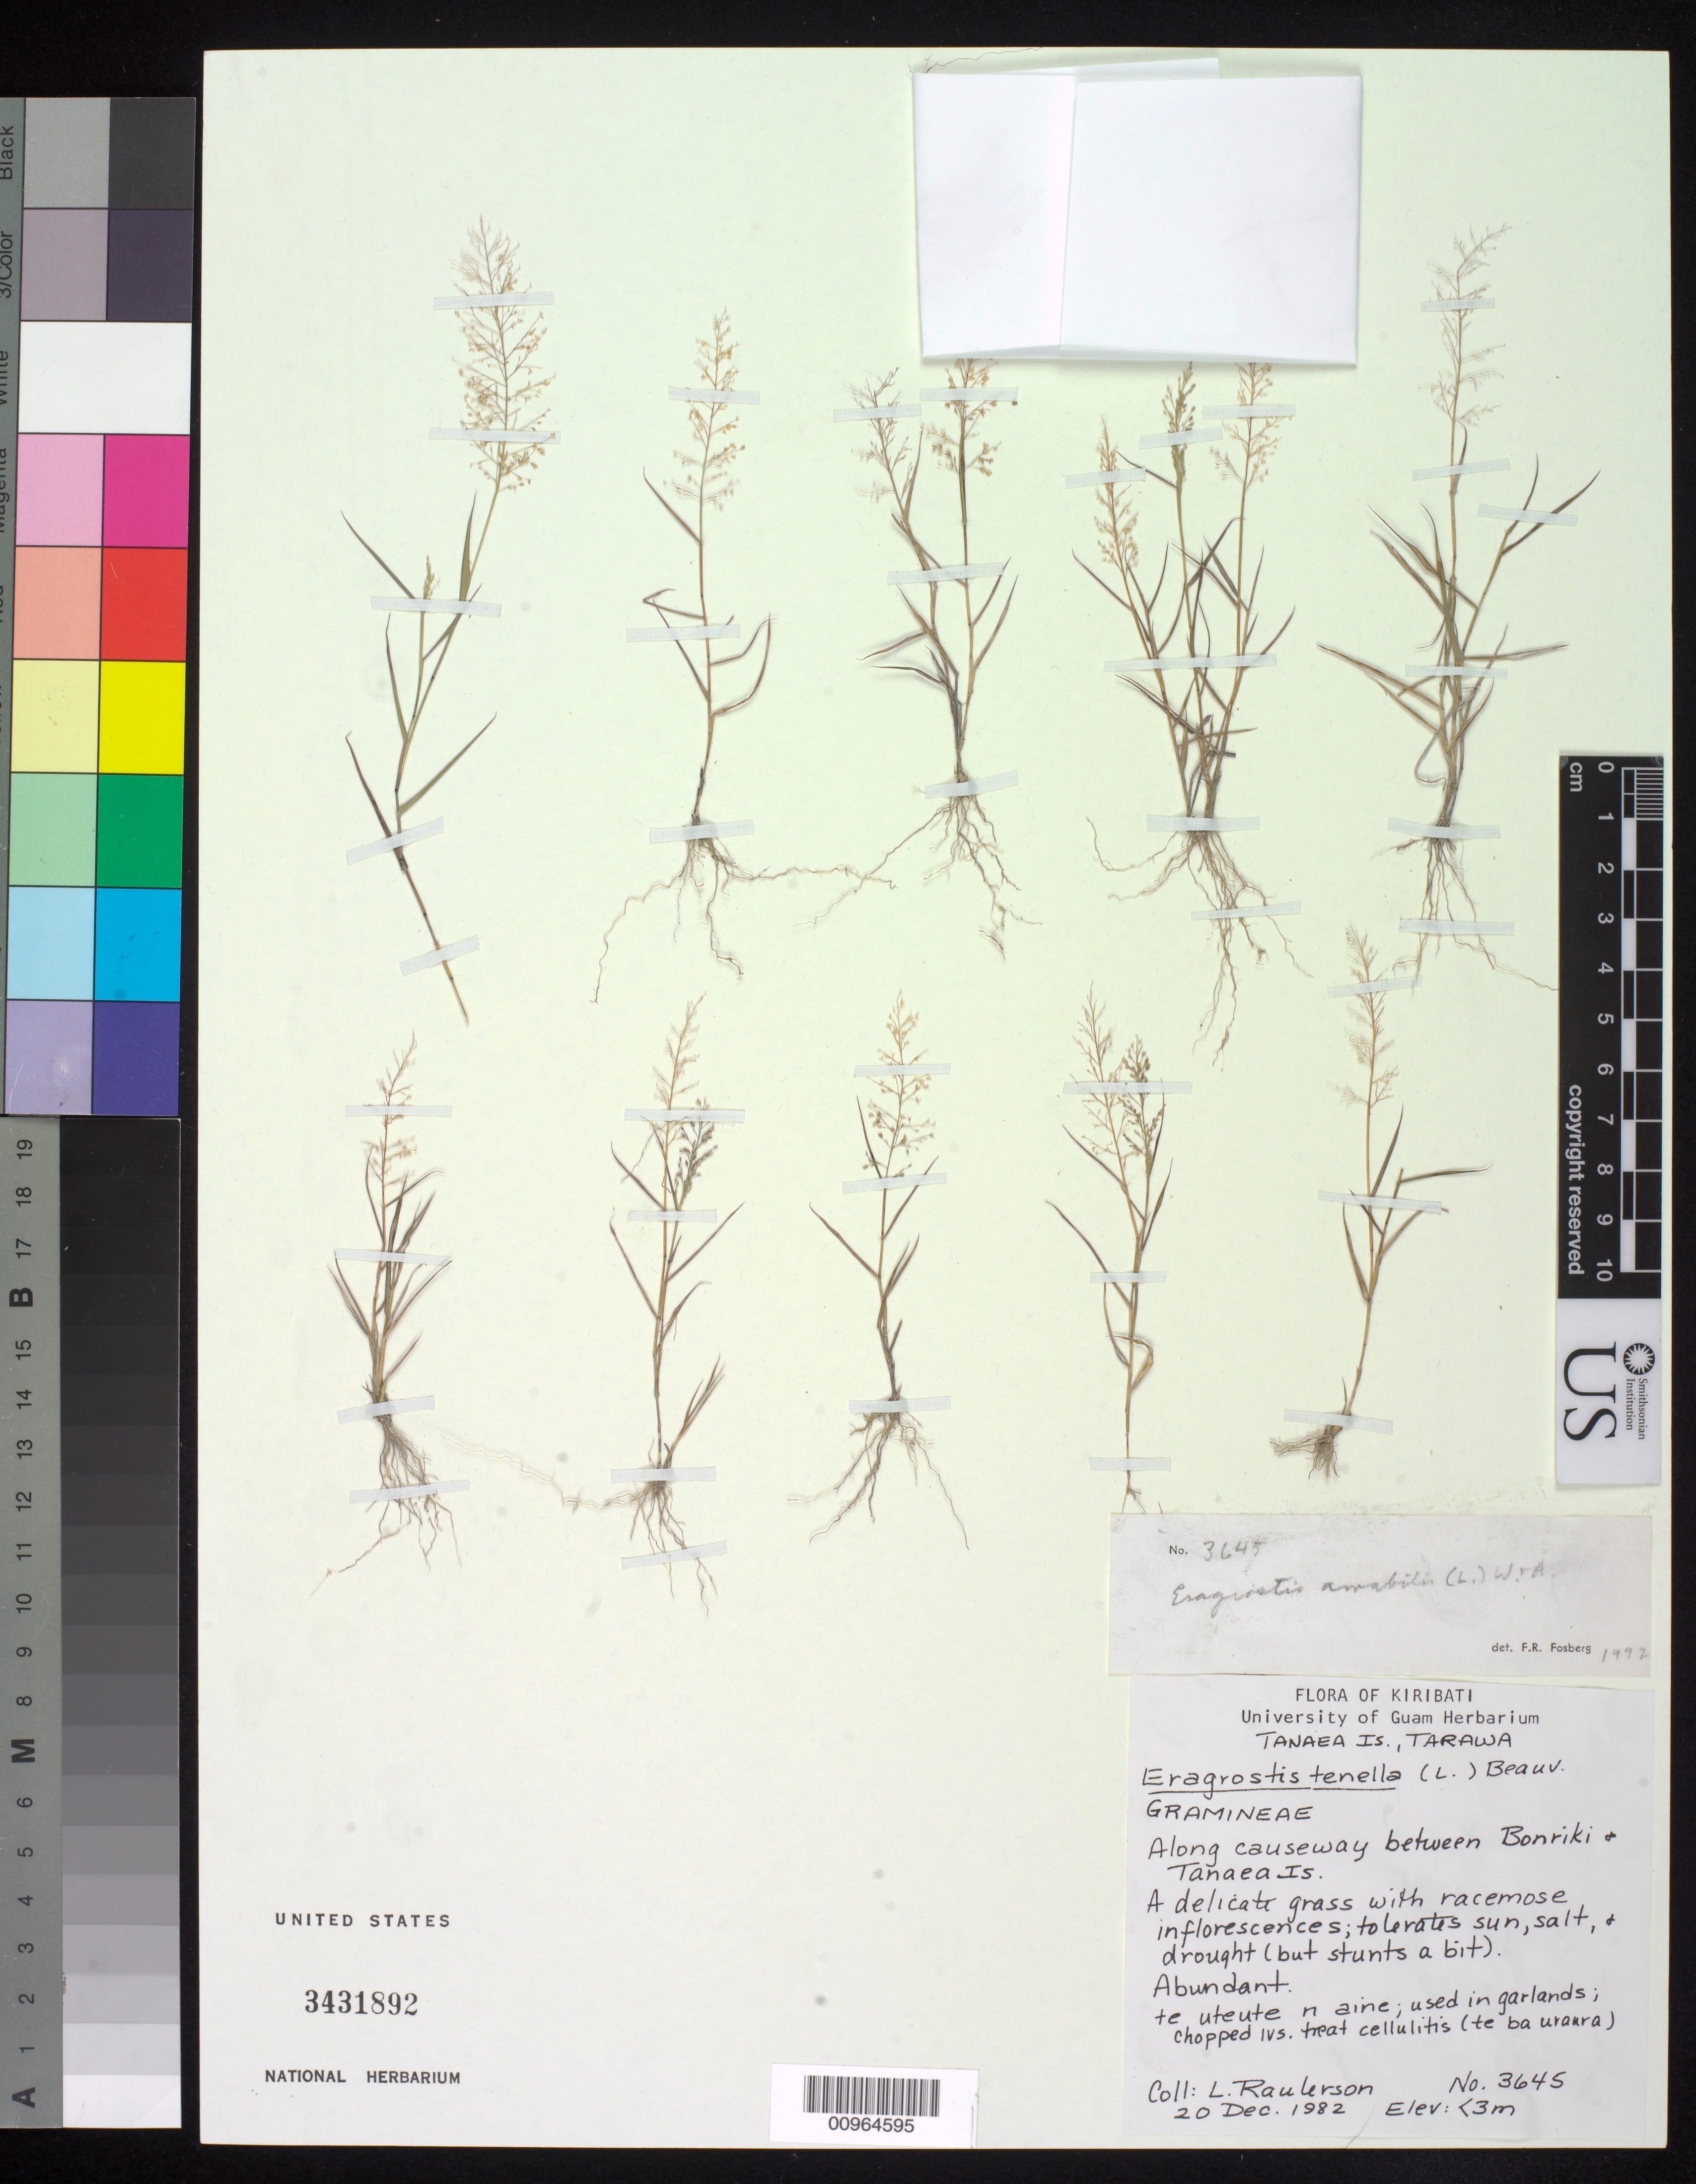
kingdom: Plantae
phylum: Tracheophyta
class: Liliopsida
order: Poales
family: Poaceae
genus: Eragrostis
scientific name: Eragrostis tenella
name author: (L.) P. Beauv. ex Roem. & Schult.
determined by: Wagner, W. L., (BOT), Smithsonian Institution - National Museum of Natural History (UNITED STATES)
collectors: L. Raulerson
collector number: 3645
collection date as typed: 20 Dec 1982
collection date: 1982-12-20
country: Kiribati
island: Tarawa Atoll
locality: Along causeway between Bonriki and Tanaea Is.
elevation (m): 3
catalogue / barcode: US 3431892